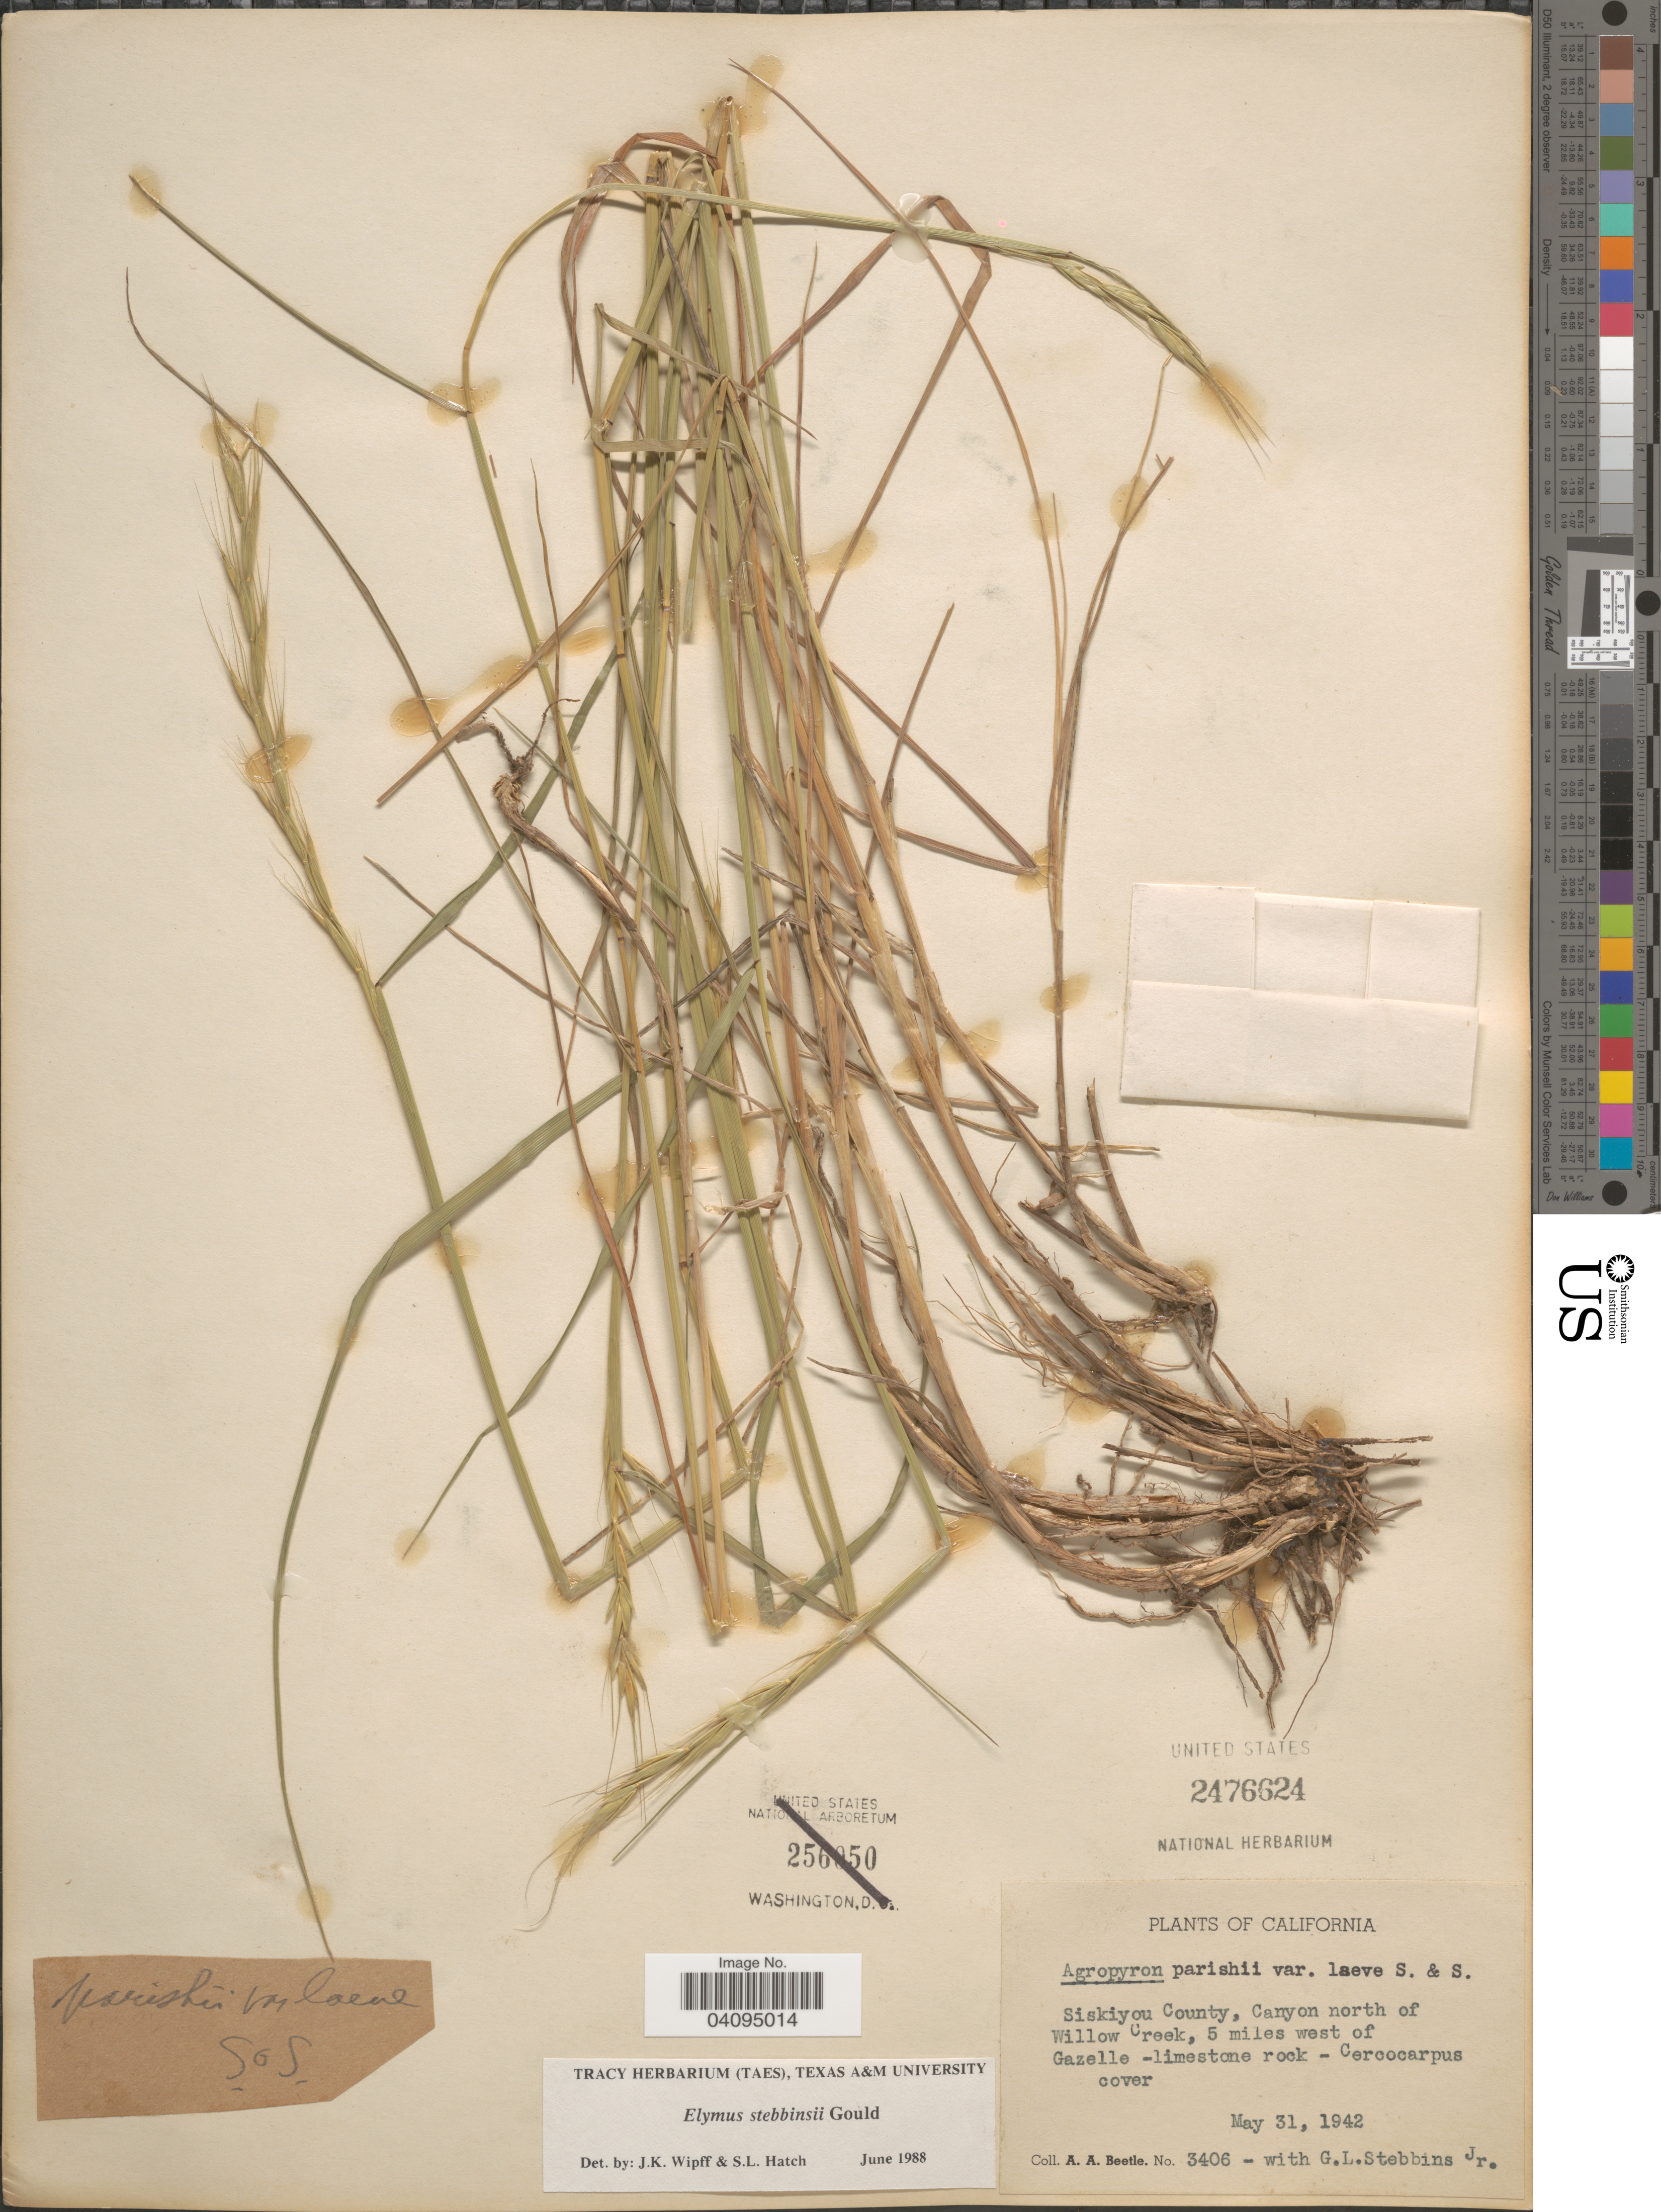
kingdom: Plantae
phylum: Tracheophyta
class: Liliopsida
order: Poales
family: Poaceae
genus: Elymus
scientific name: Elymus stebbinsii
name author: Gould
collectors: A. A. Beetle & G. L. Stebbins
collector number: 3406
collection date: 1942-05-31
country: United States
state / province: California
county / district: Siskiyou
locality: Siskiyou County, Canyon north of Willow Creek, 5 miles west of Gazelle.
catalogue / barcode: US 2476624